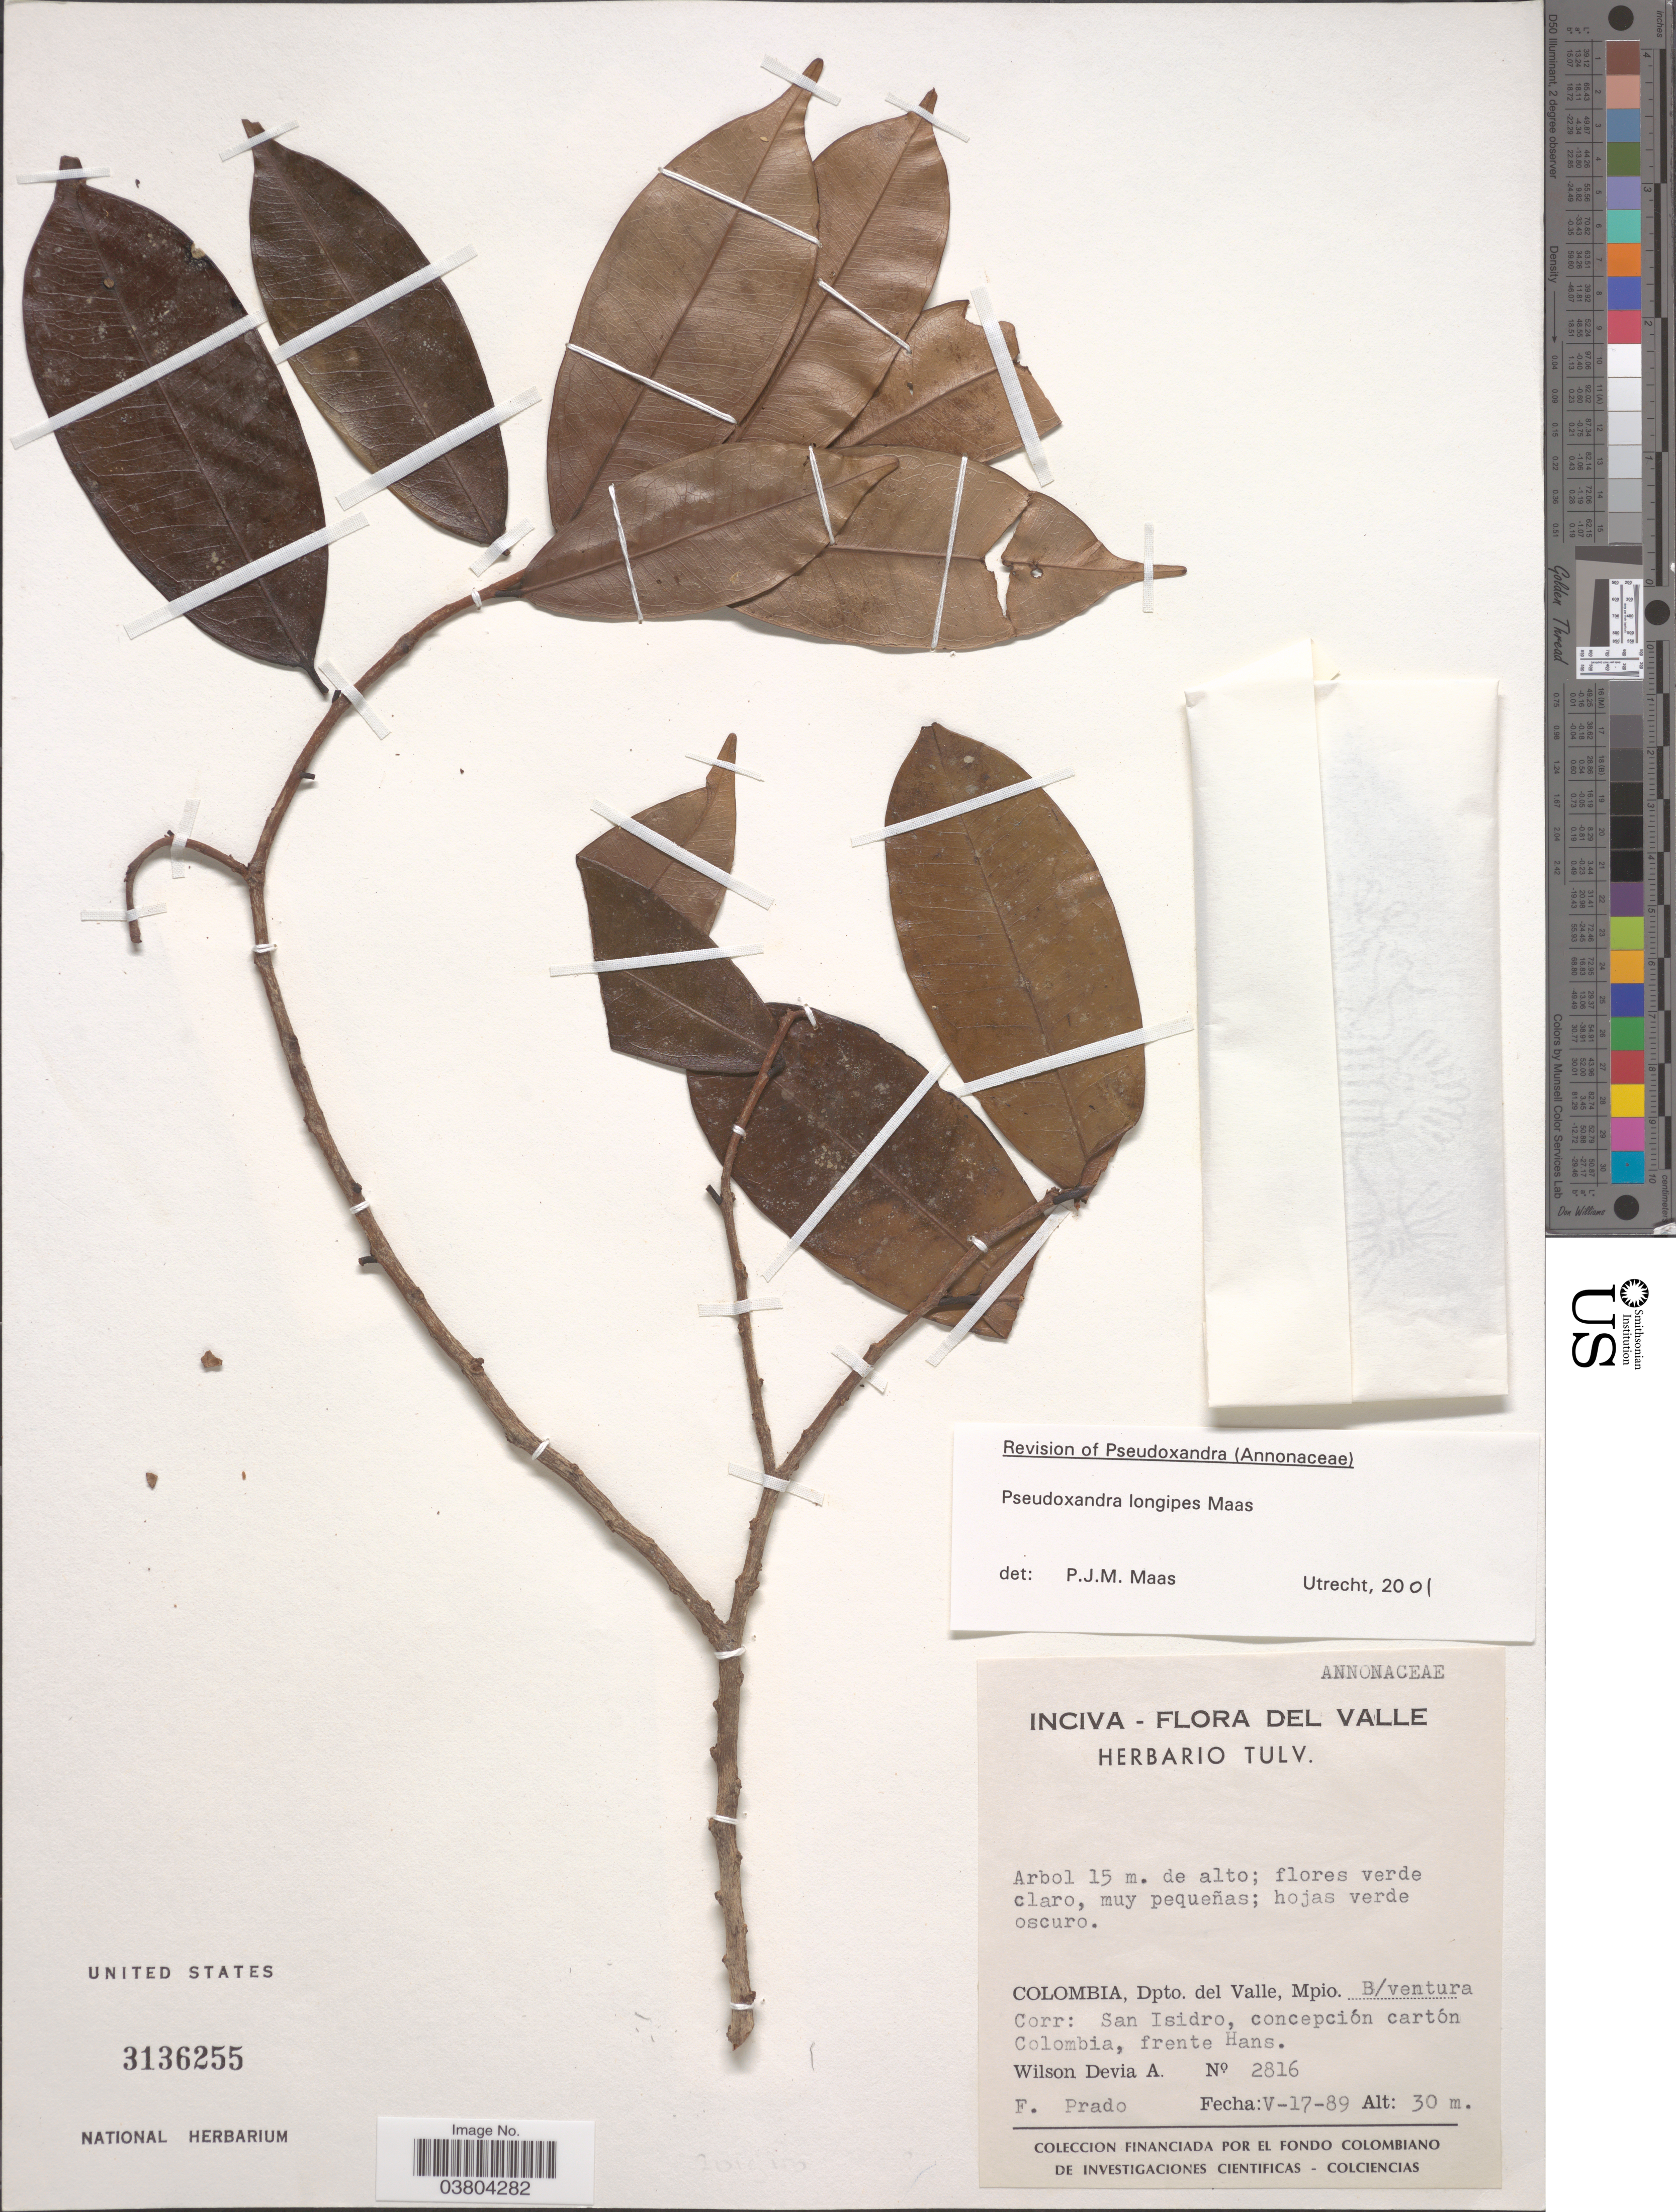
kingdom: Plantae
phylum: Tracheophyta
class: Magnoliopsida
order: Magnoliales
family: Annonaceae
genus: Pseudoxandra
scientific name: Pseudoxandra longipes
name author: Maas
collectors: W. Devia A. & F. Prado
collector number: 2816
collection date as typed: Transcribed d/m/y: 17/5/89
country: Colombia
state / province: Valle del Cauca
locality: Dpto. del Valle, Mpio. B/ventura Corr: San Isidro, concepción cartón Colombia, frente Hans.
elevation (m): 30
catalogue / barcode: US 3136255